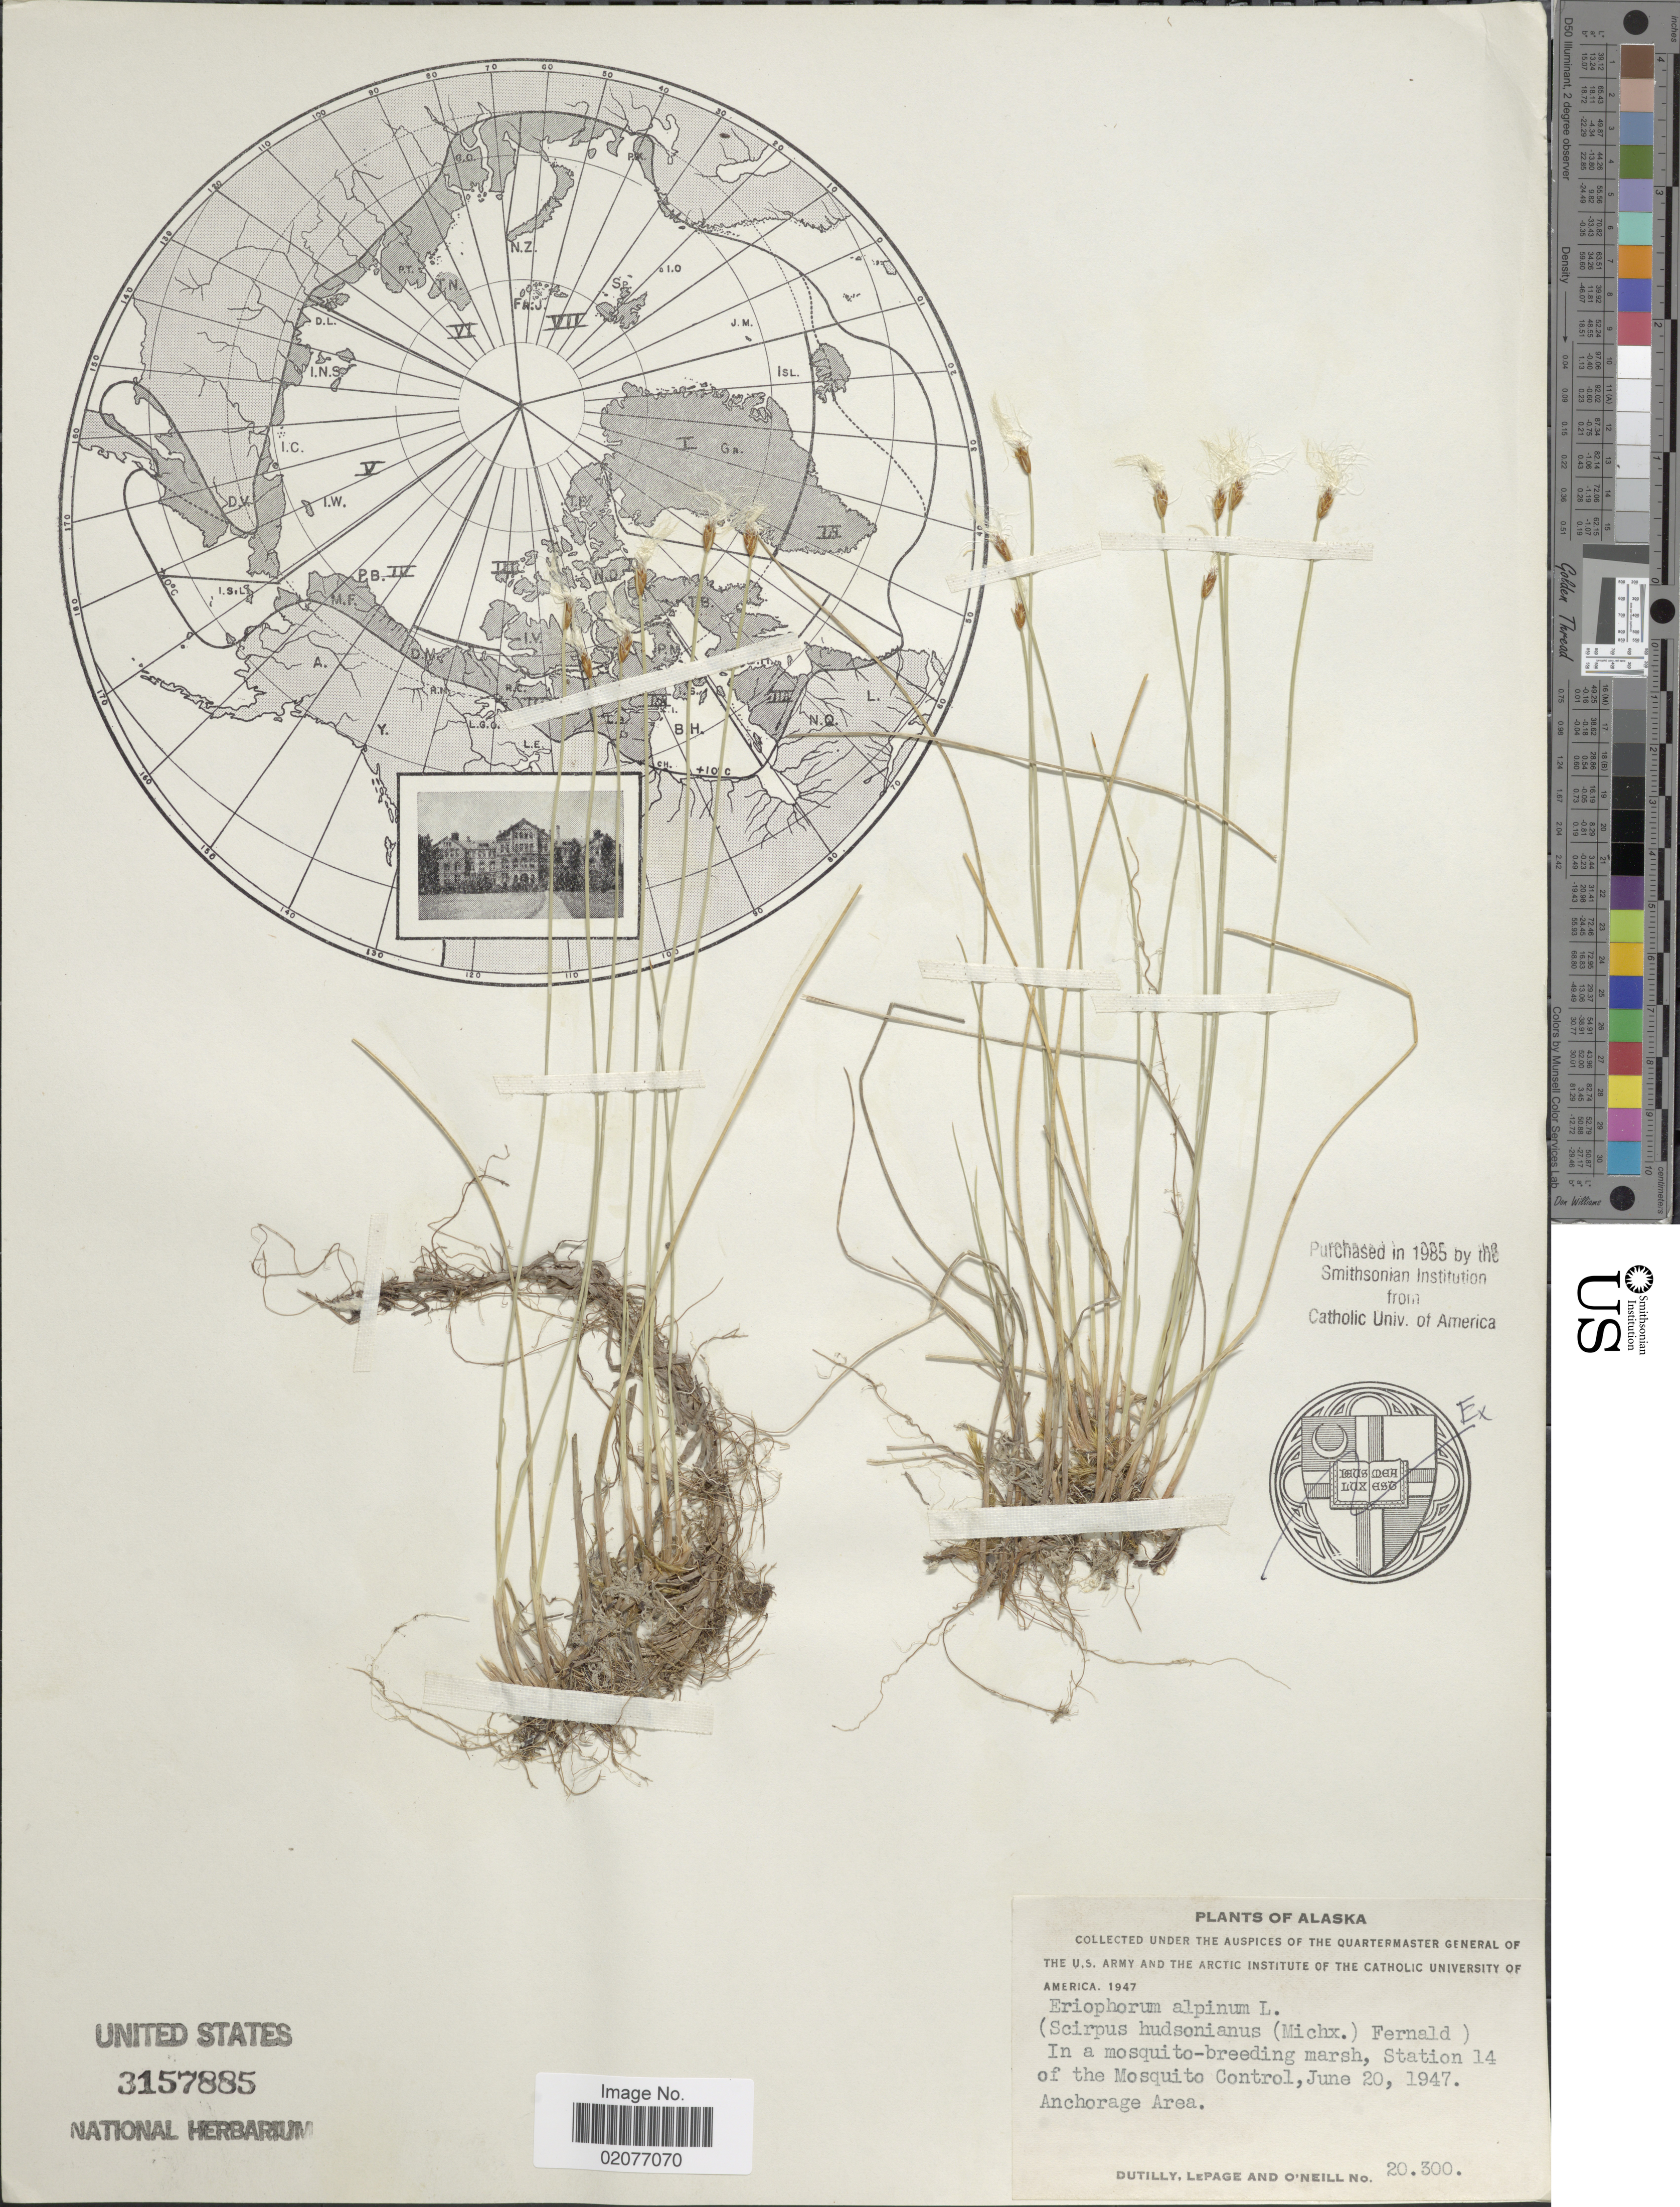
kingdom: Plantae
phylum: Tracheophyta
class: Liliopsida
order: Poales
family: Cyperaceae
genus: Trichophorum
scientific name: Trichophorum alpinum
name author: (L.) Pers.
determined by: Strong, Mark T., (BOT), Smithsonian Institution - National Museum of Natural History (UNITED STATES)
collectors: -. Dutilly, -. LePage & O' Neill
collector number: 20300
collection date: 1947-06-20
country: United States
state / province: Alaska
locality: In a mosquito-breeding marsh, Station 14 of the Mosquito Control, Anchorage Area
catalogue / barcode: US 3157885